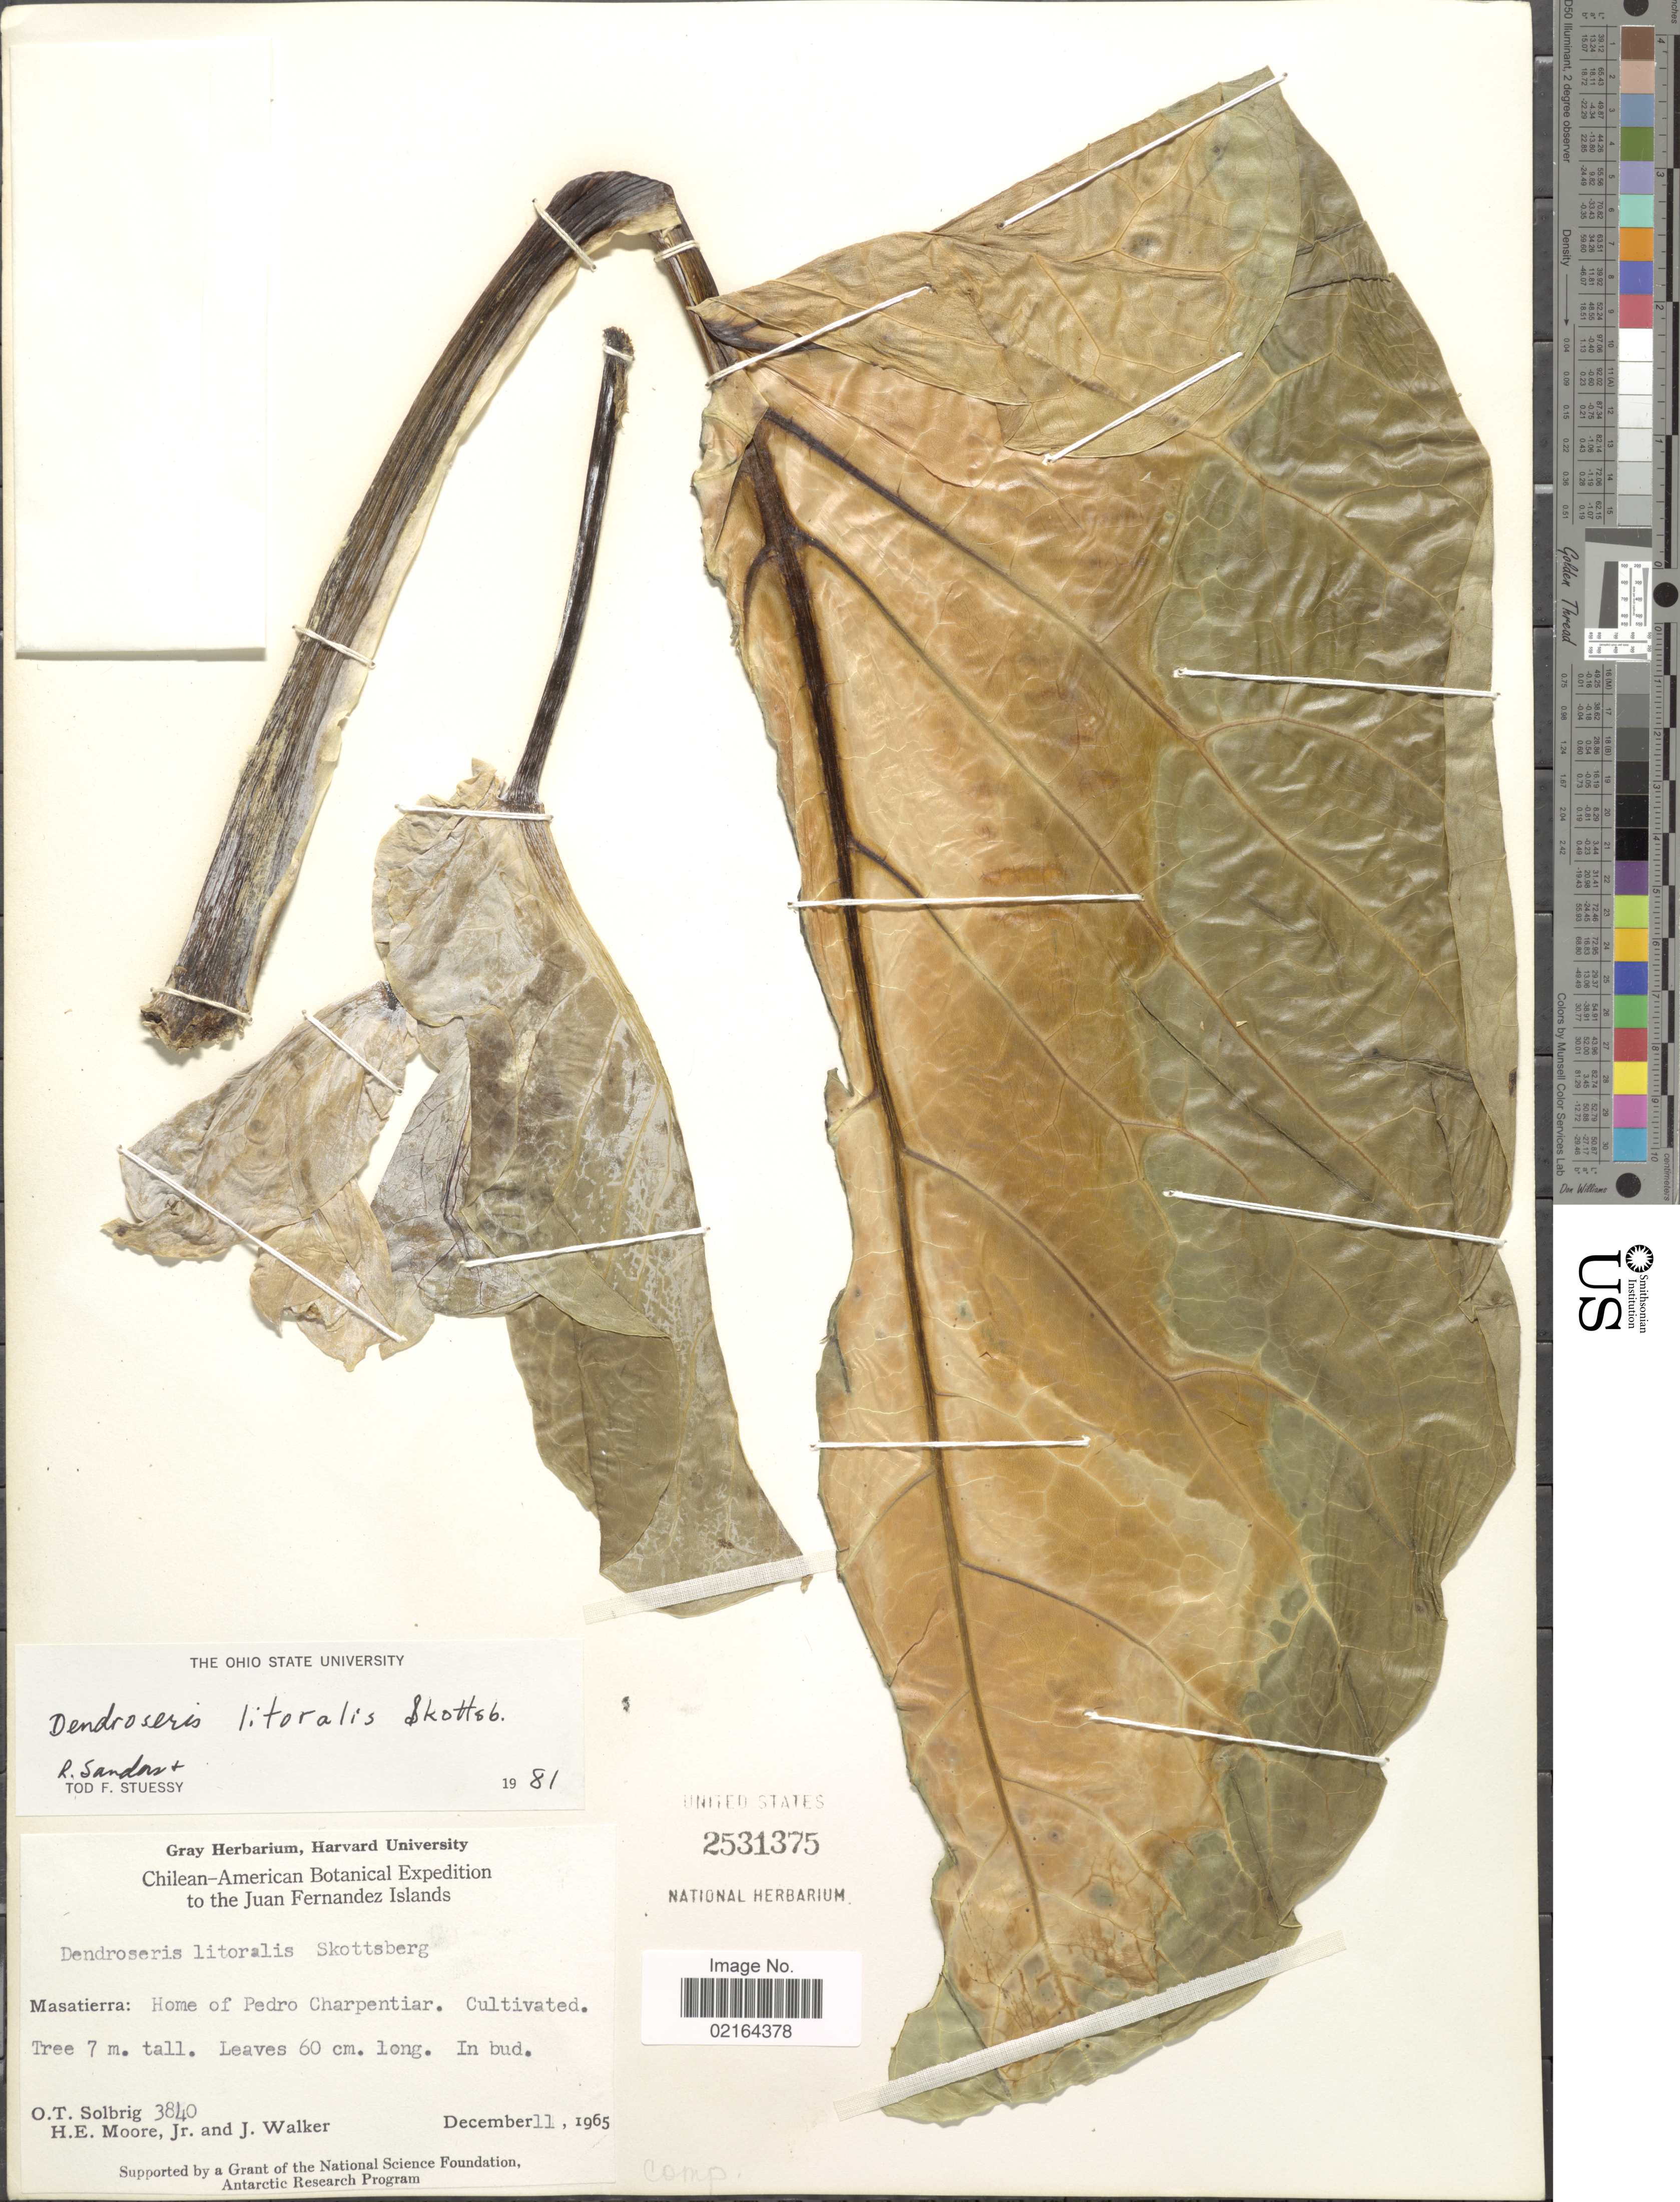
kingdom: Plantae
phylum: Tracheophyta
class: Magnoliopsida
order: Asterales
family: Asteraceae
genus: Sonchus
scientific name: Sonchus littoralis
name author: (Kirk) Allan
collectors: O. T. Solbrig, H. Moore & J. Walker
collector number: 3840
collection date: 1965-12-11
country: Chile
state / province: Valparaíso (V)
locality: Juan Fernandez, Masatierra, Home of Pedro Charpentiar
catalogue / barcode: US 2531375